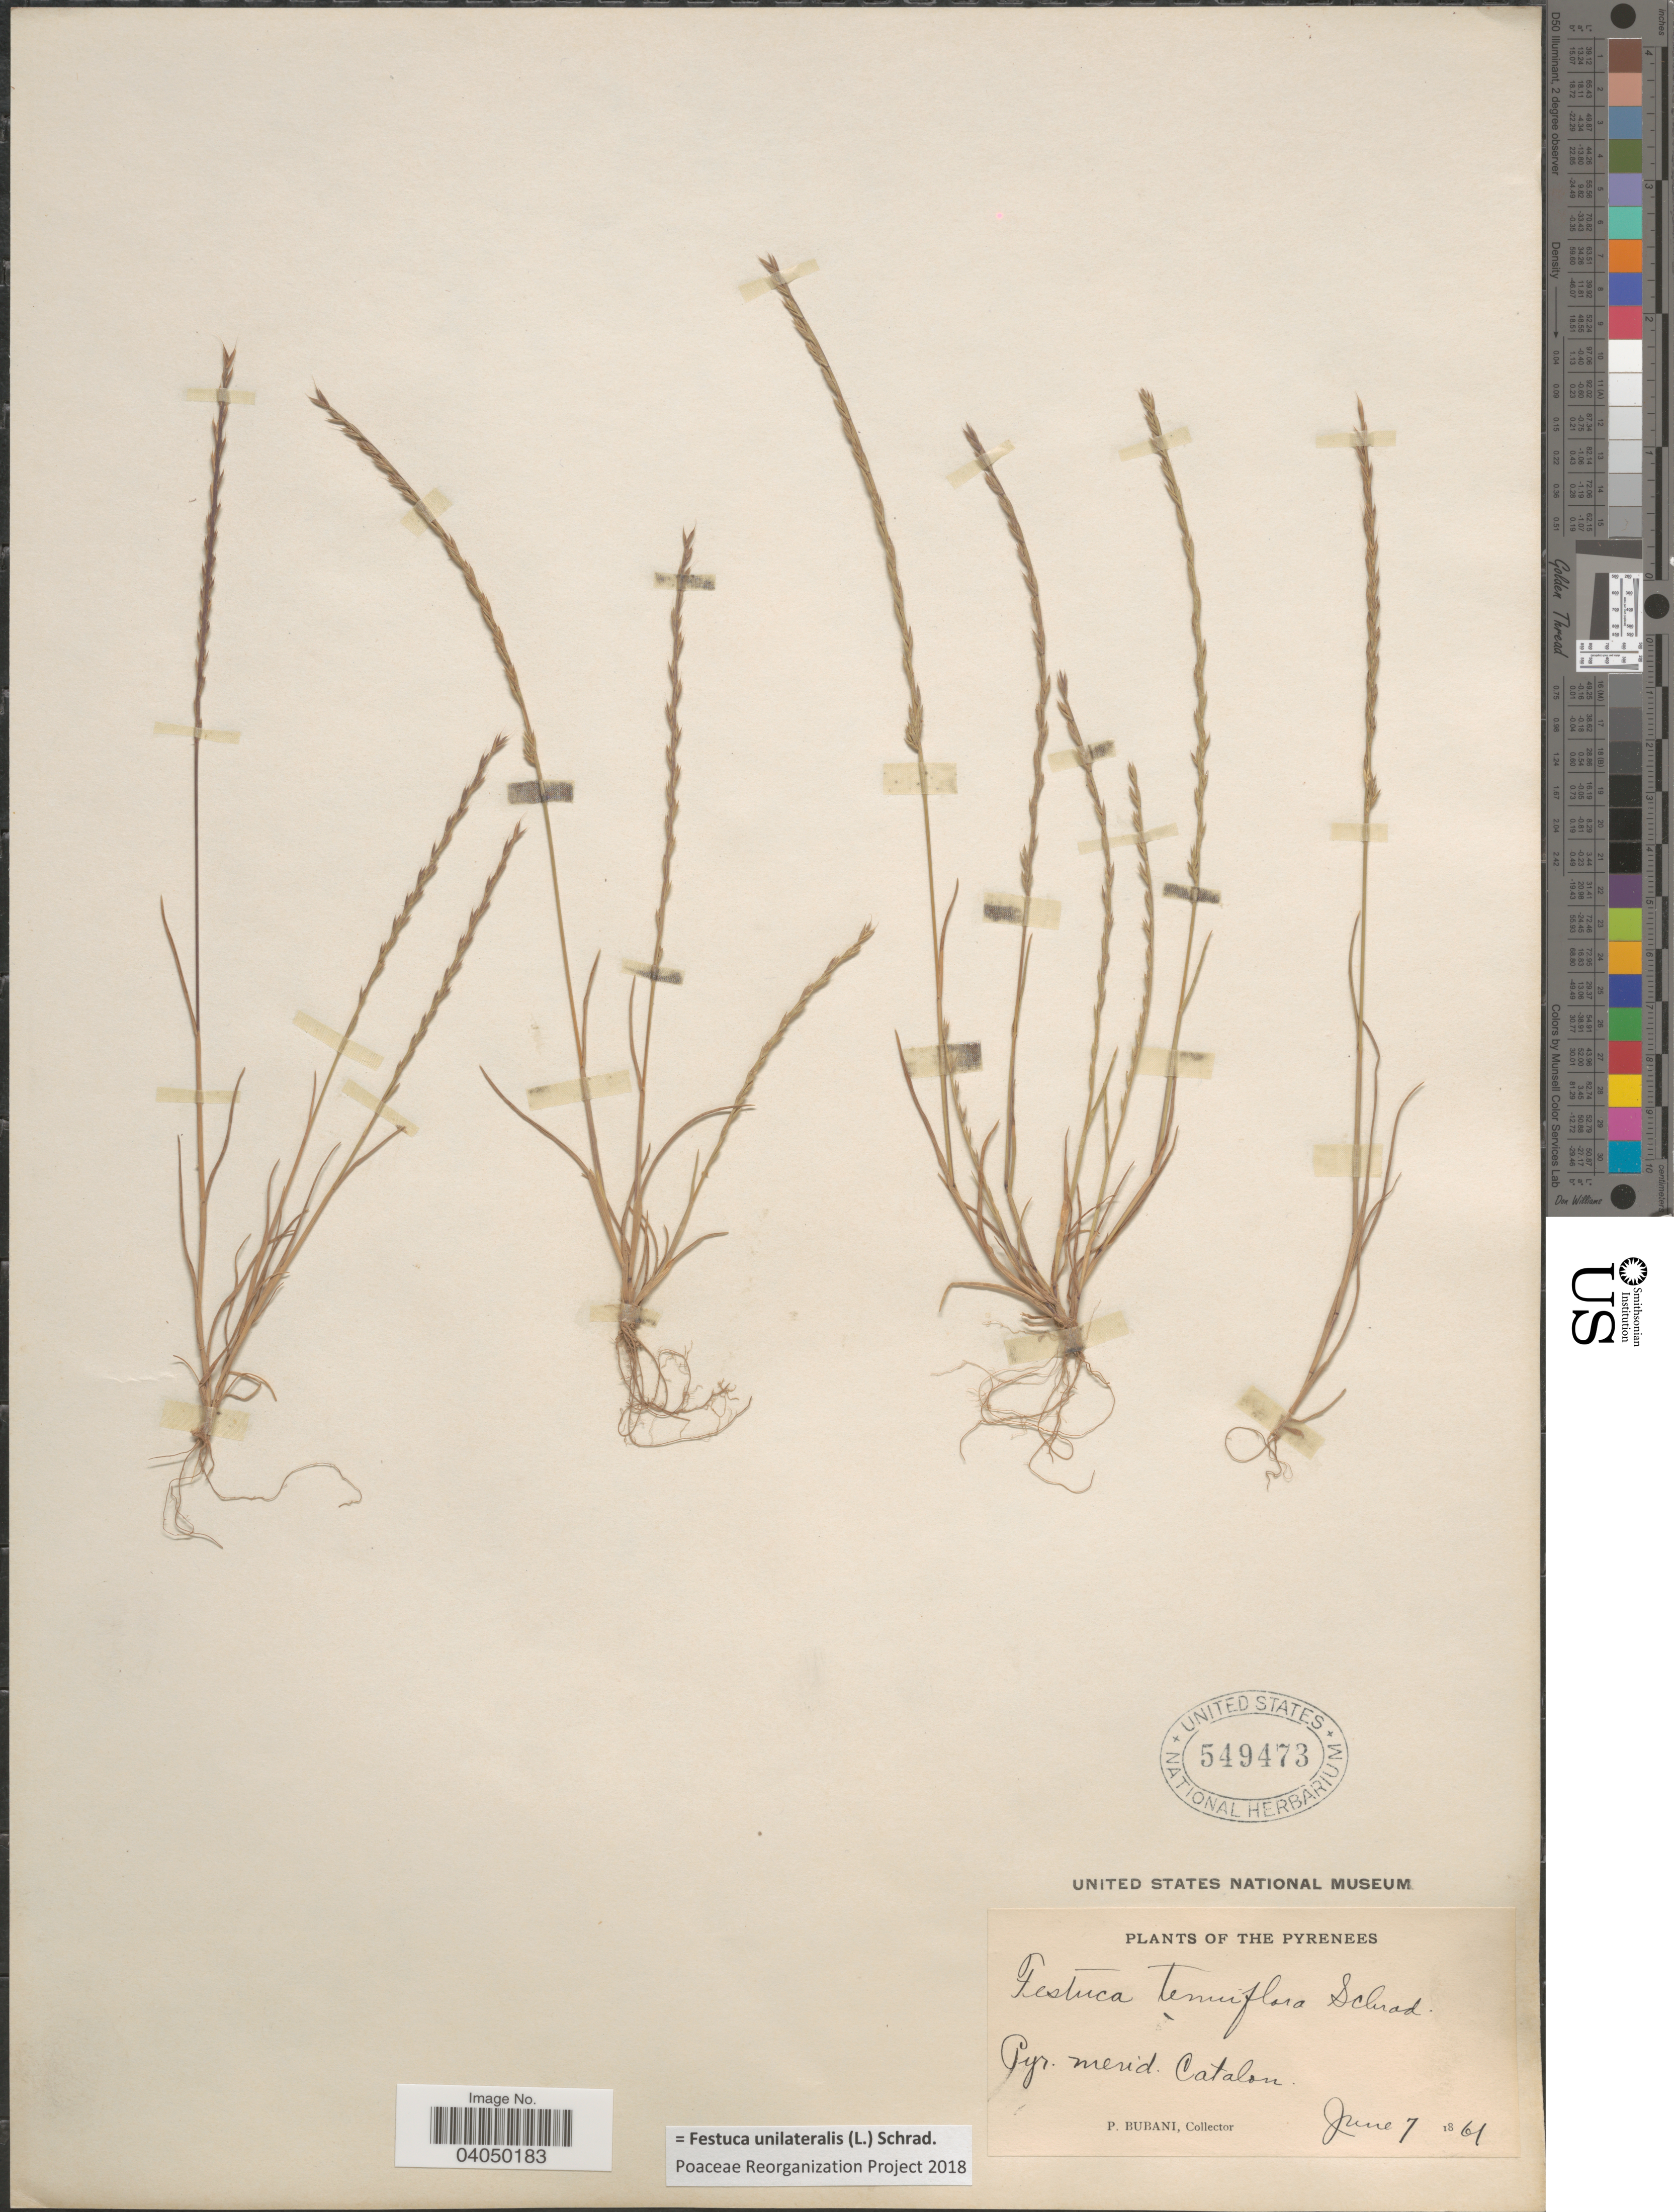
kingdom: Plantae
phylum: Tracheophyta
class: Liliopsida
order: Poales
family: Poaceae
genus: Festuca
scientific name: Festuca unilateralis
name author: Schrad.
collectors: P. Bubani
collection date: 1861-06-07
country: Spain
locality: The Pyrenees. Pyr. merid. Catalan.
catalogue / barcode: US 549473